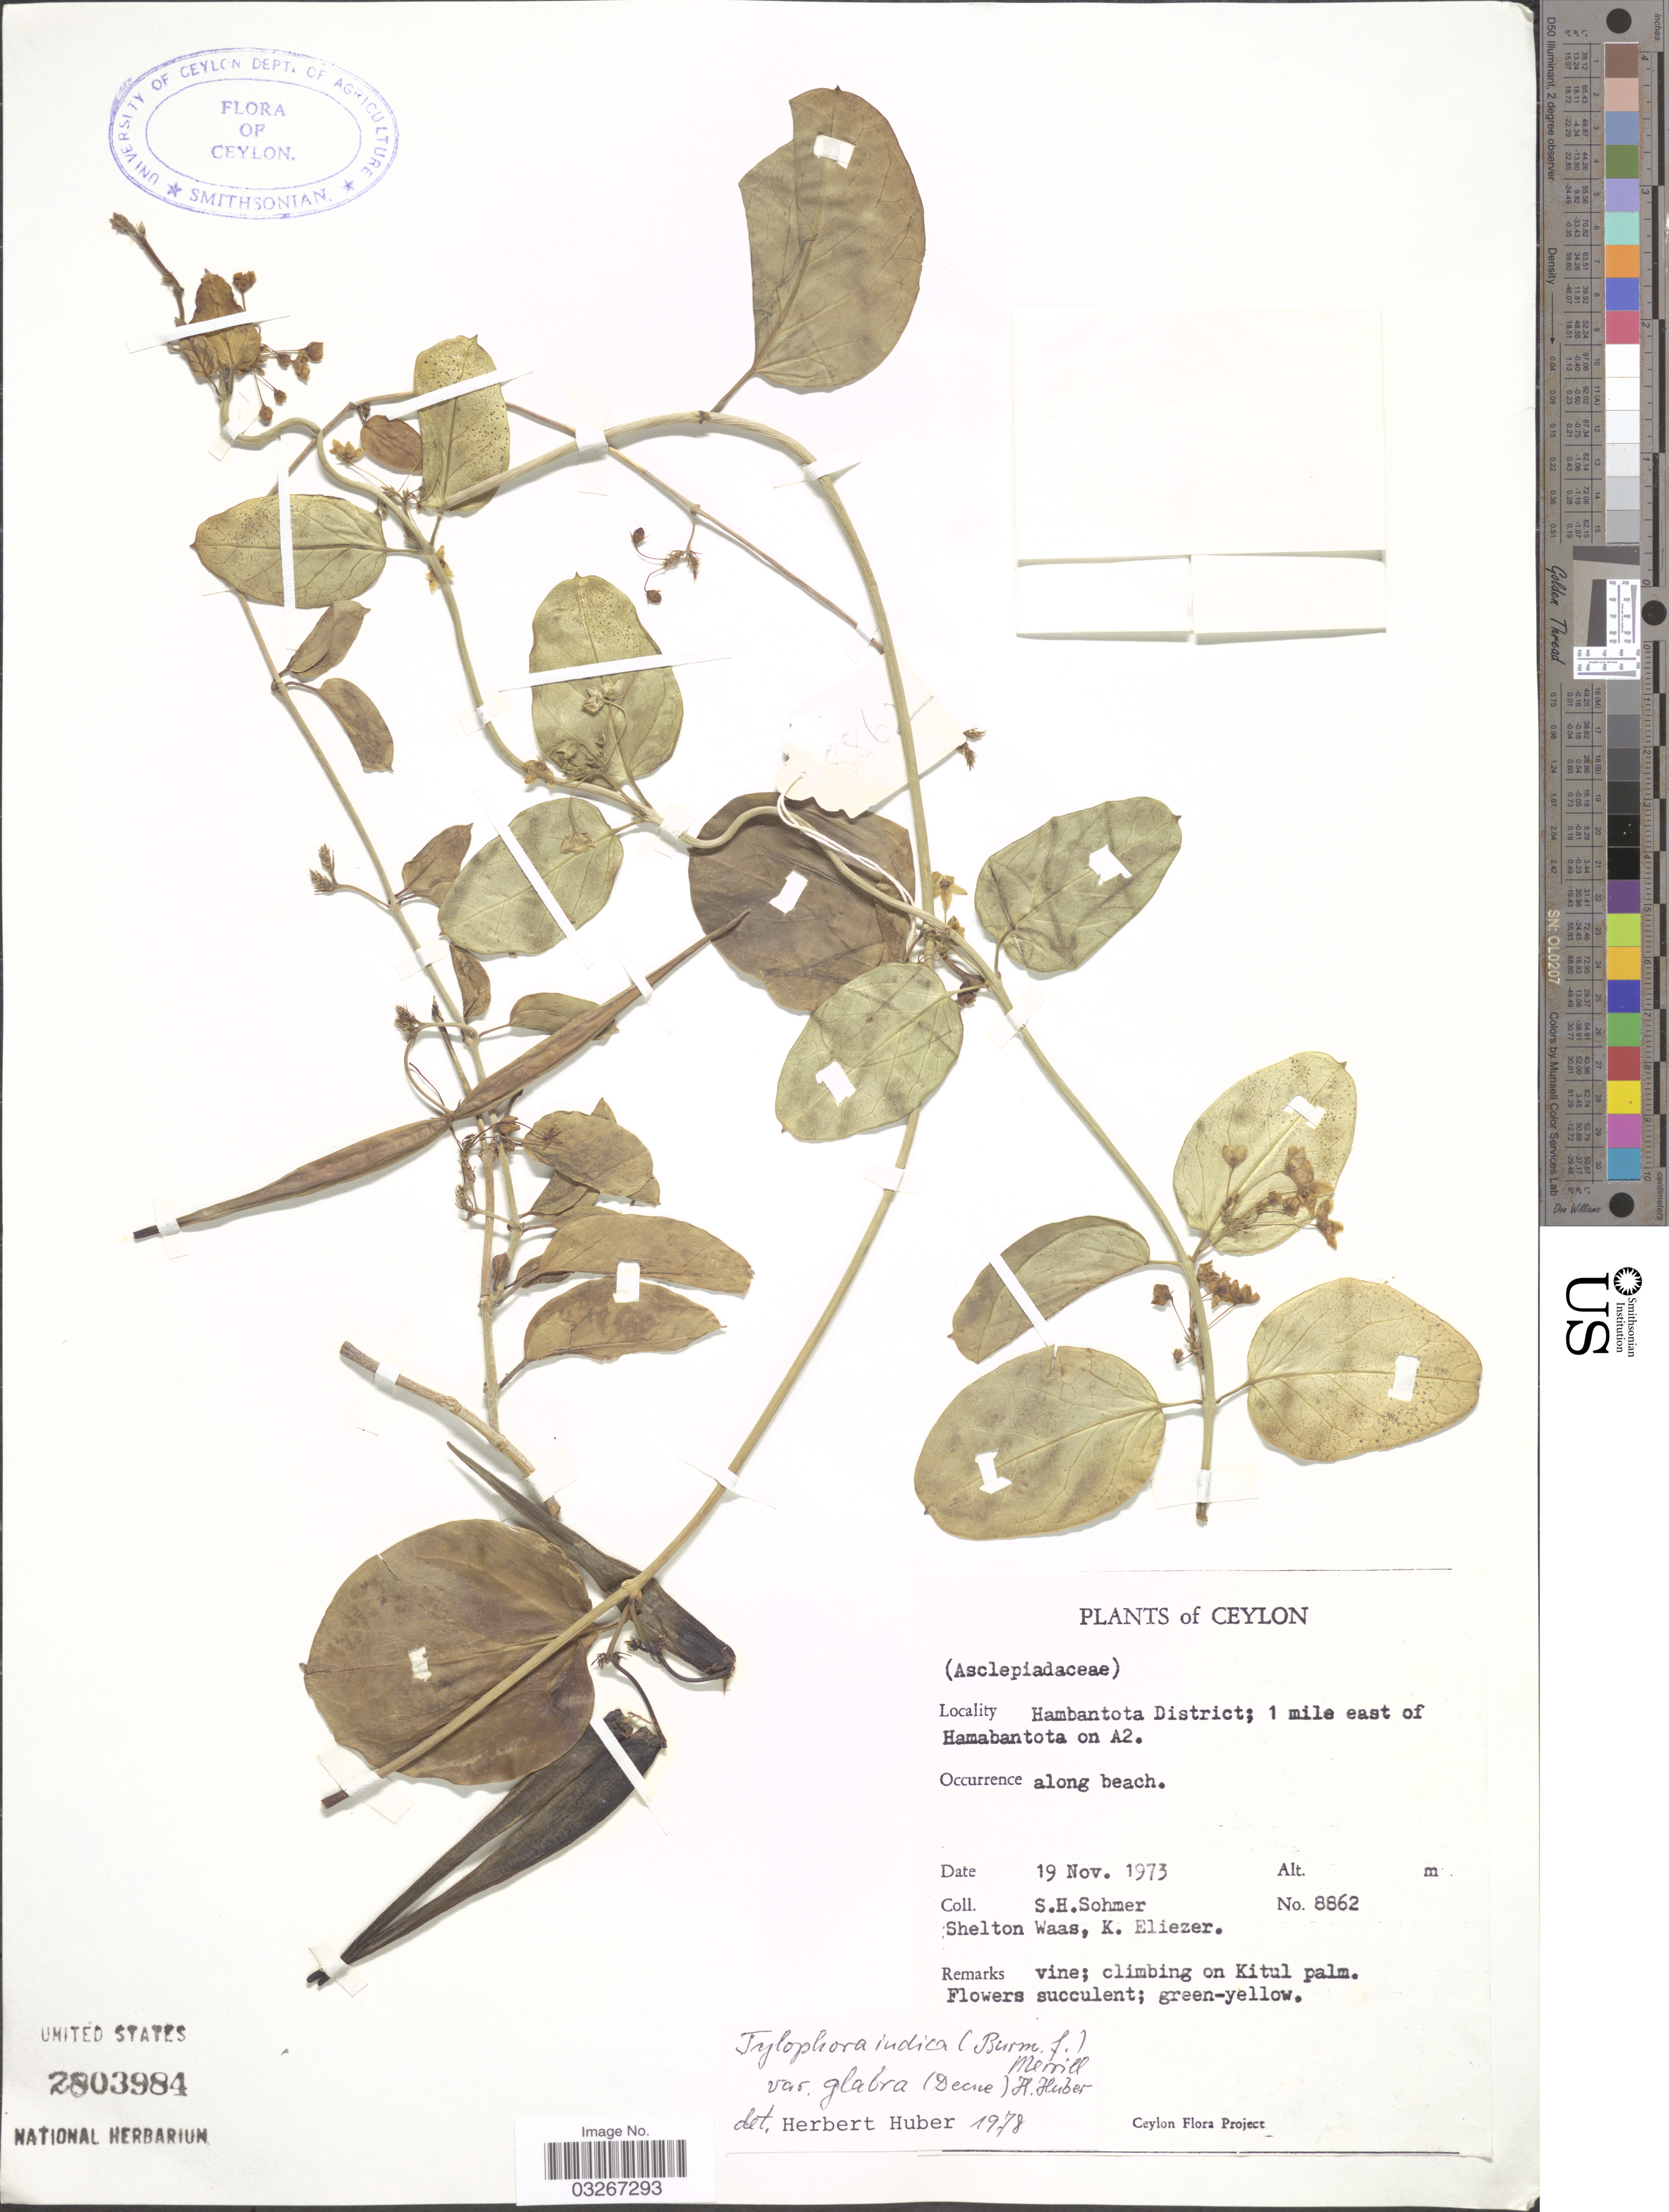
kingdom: Plantae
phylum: Tracheophyta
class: Magnoliopsida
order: Gentianales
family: Apocynaceae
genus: Tylophora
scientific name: Tylophora indica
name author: Merr.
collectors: S. H. Sohmer, S. Waas & K. Eliezer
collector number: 8862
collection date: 1973-11-19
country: Sri Lanka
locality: Ceylon. Hambantota District; 1 mile east of Hamabantota on A2.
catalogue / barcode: US 2803984